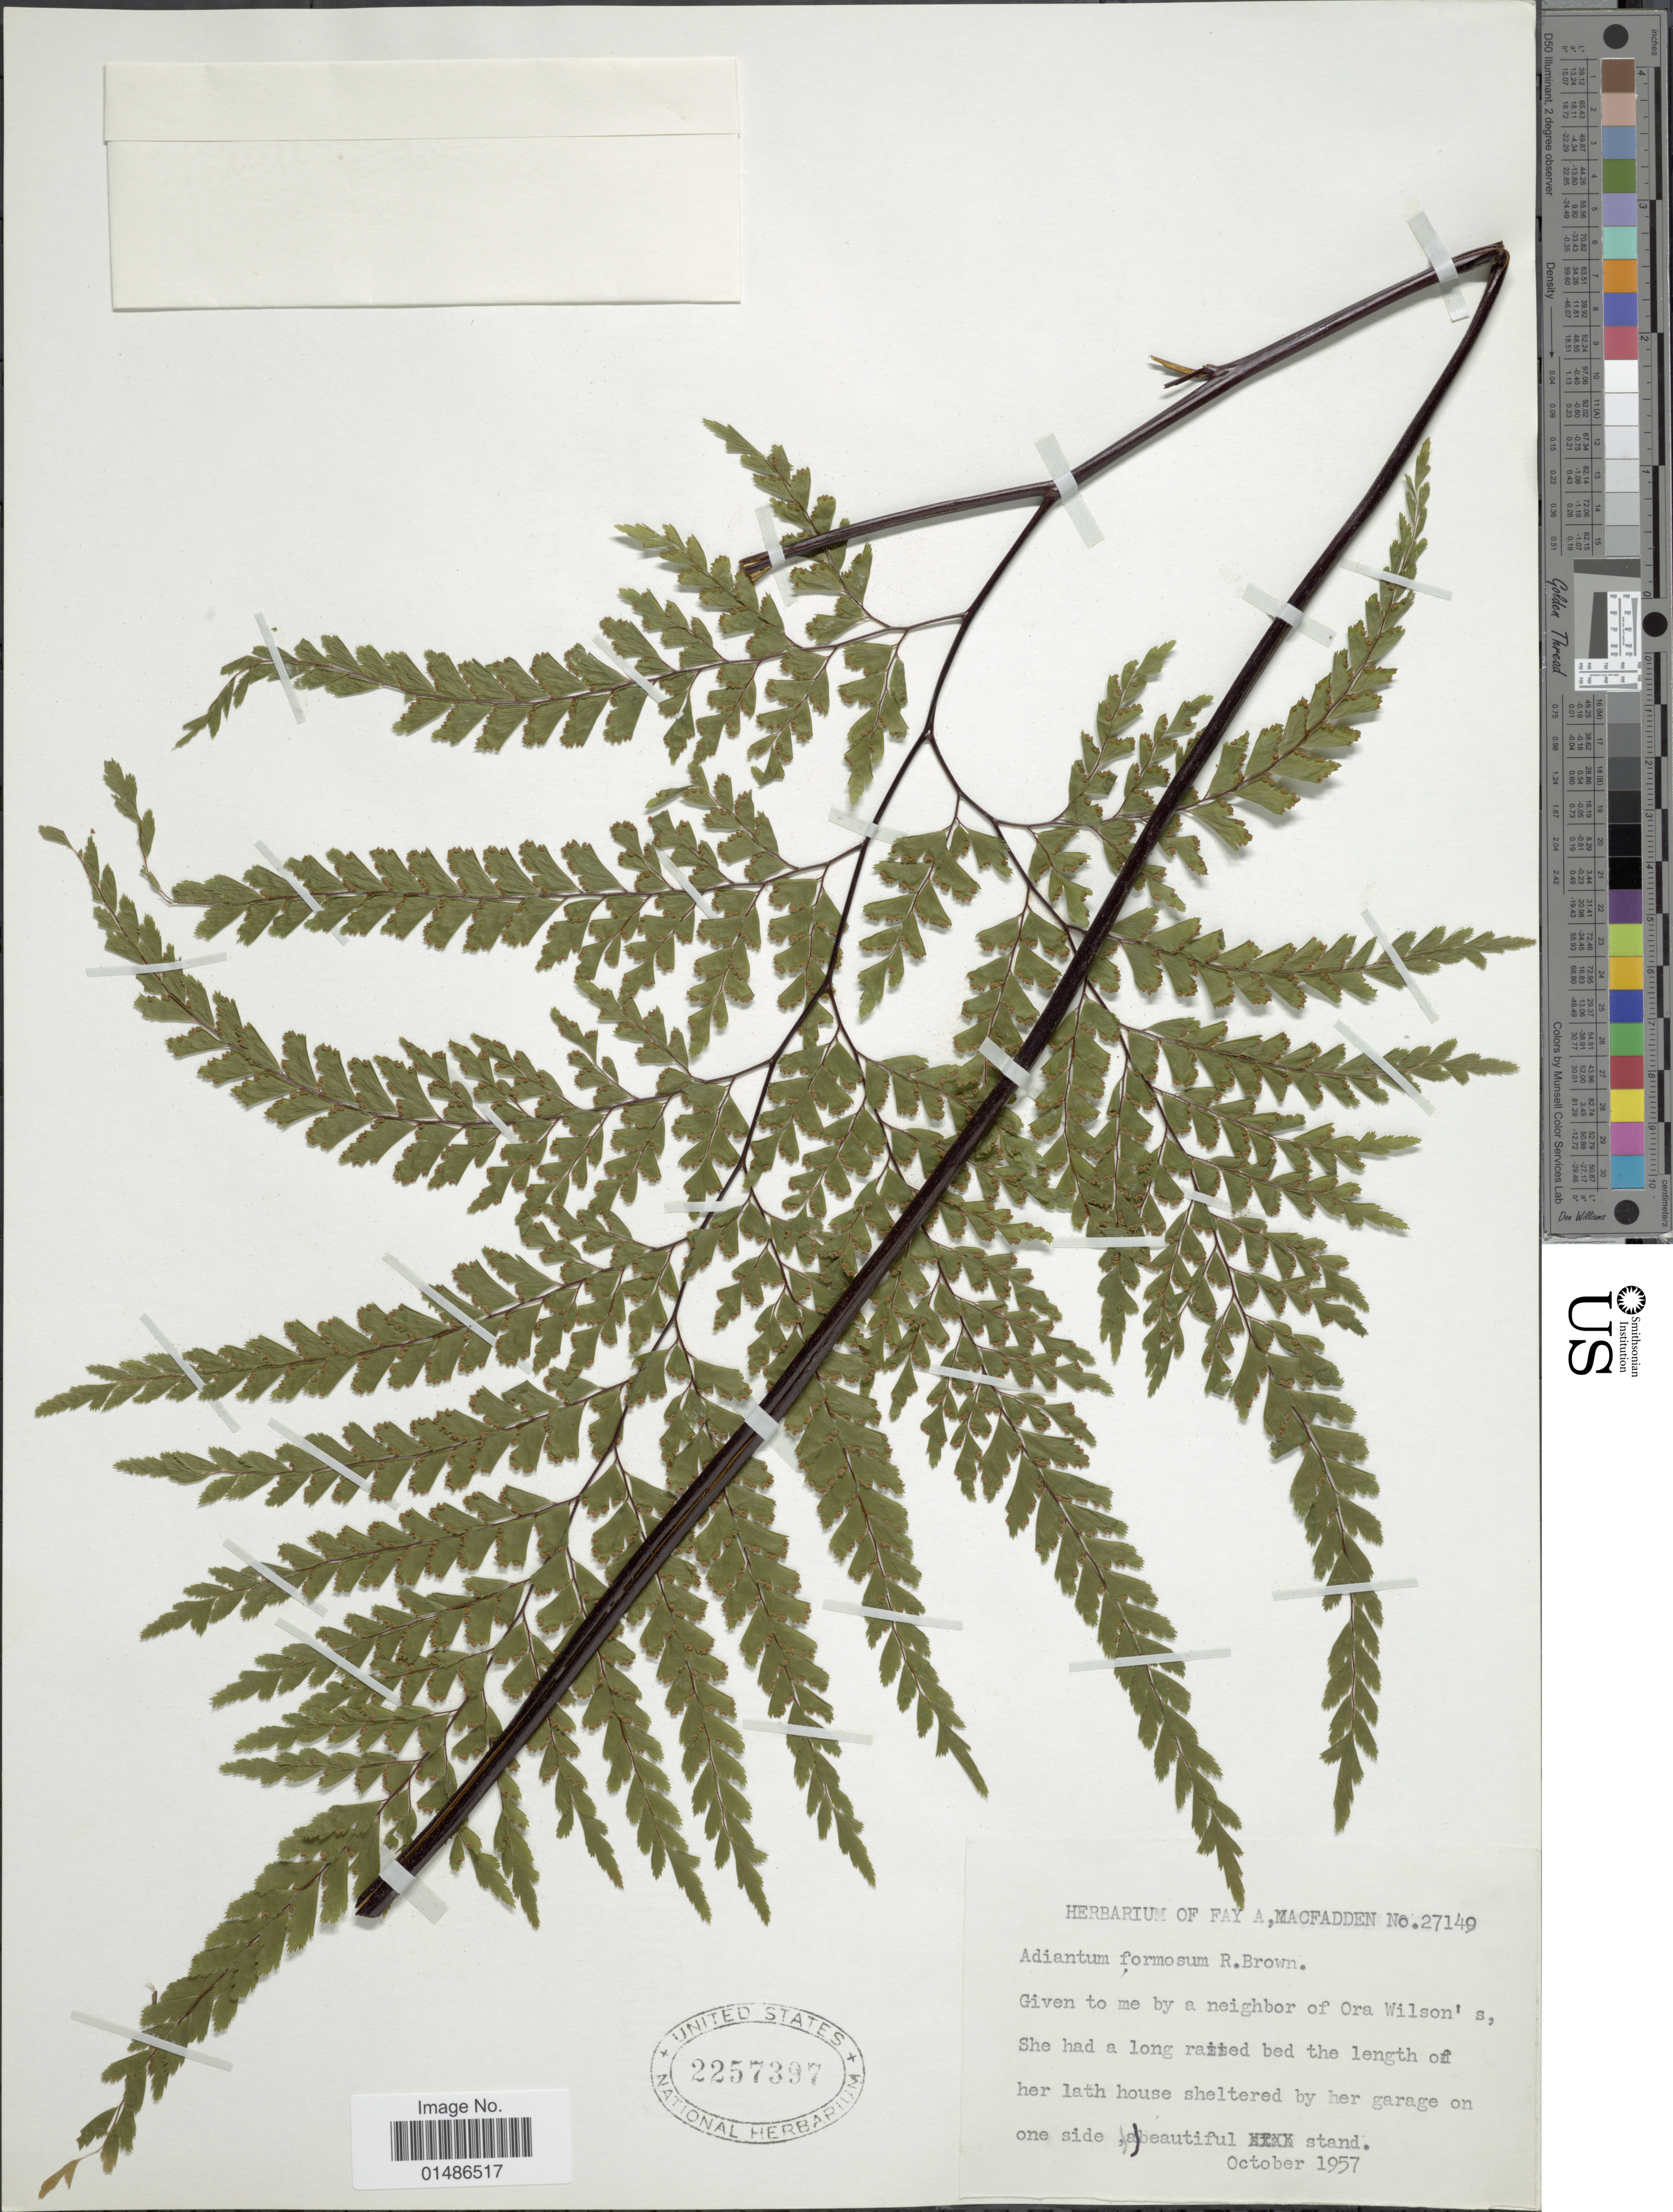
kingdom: Plantae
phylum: Tracheophyta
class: Polypodiopsida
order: Polypodiales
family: Pteridaceae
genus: Adiantum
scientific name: Adiantum formosum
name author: R. Br.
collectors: ex herb. Fay A. MacFadden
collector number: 27149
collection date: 1957-10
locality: Given to me by a neighbor of Ora Wilson's.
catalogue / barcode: US 2257397